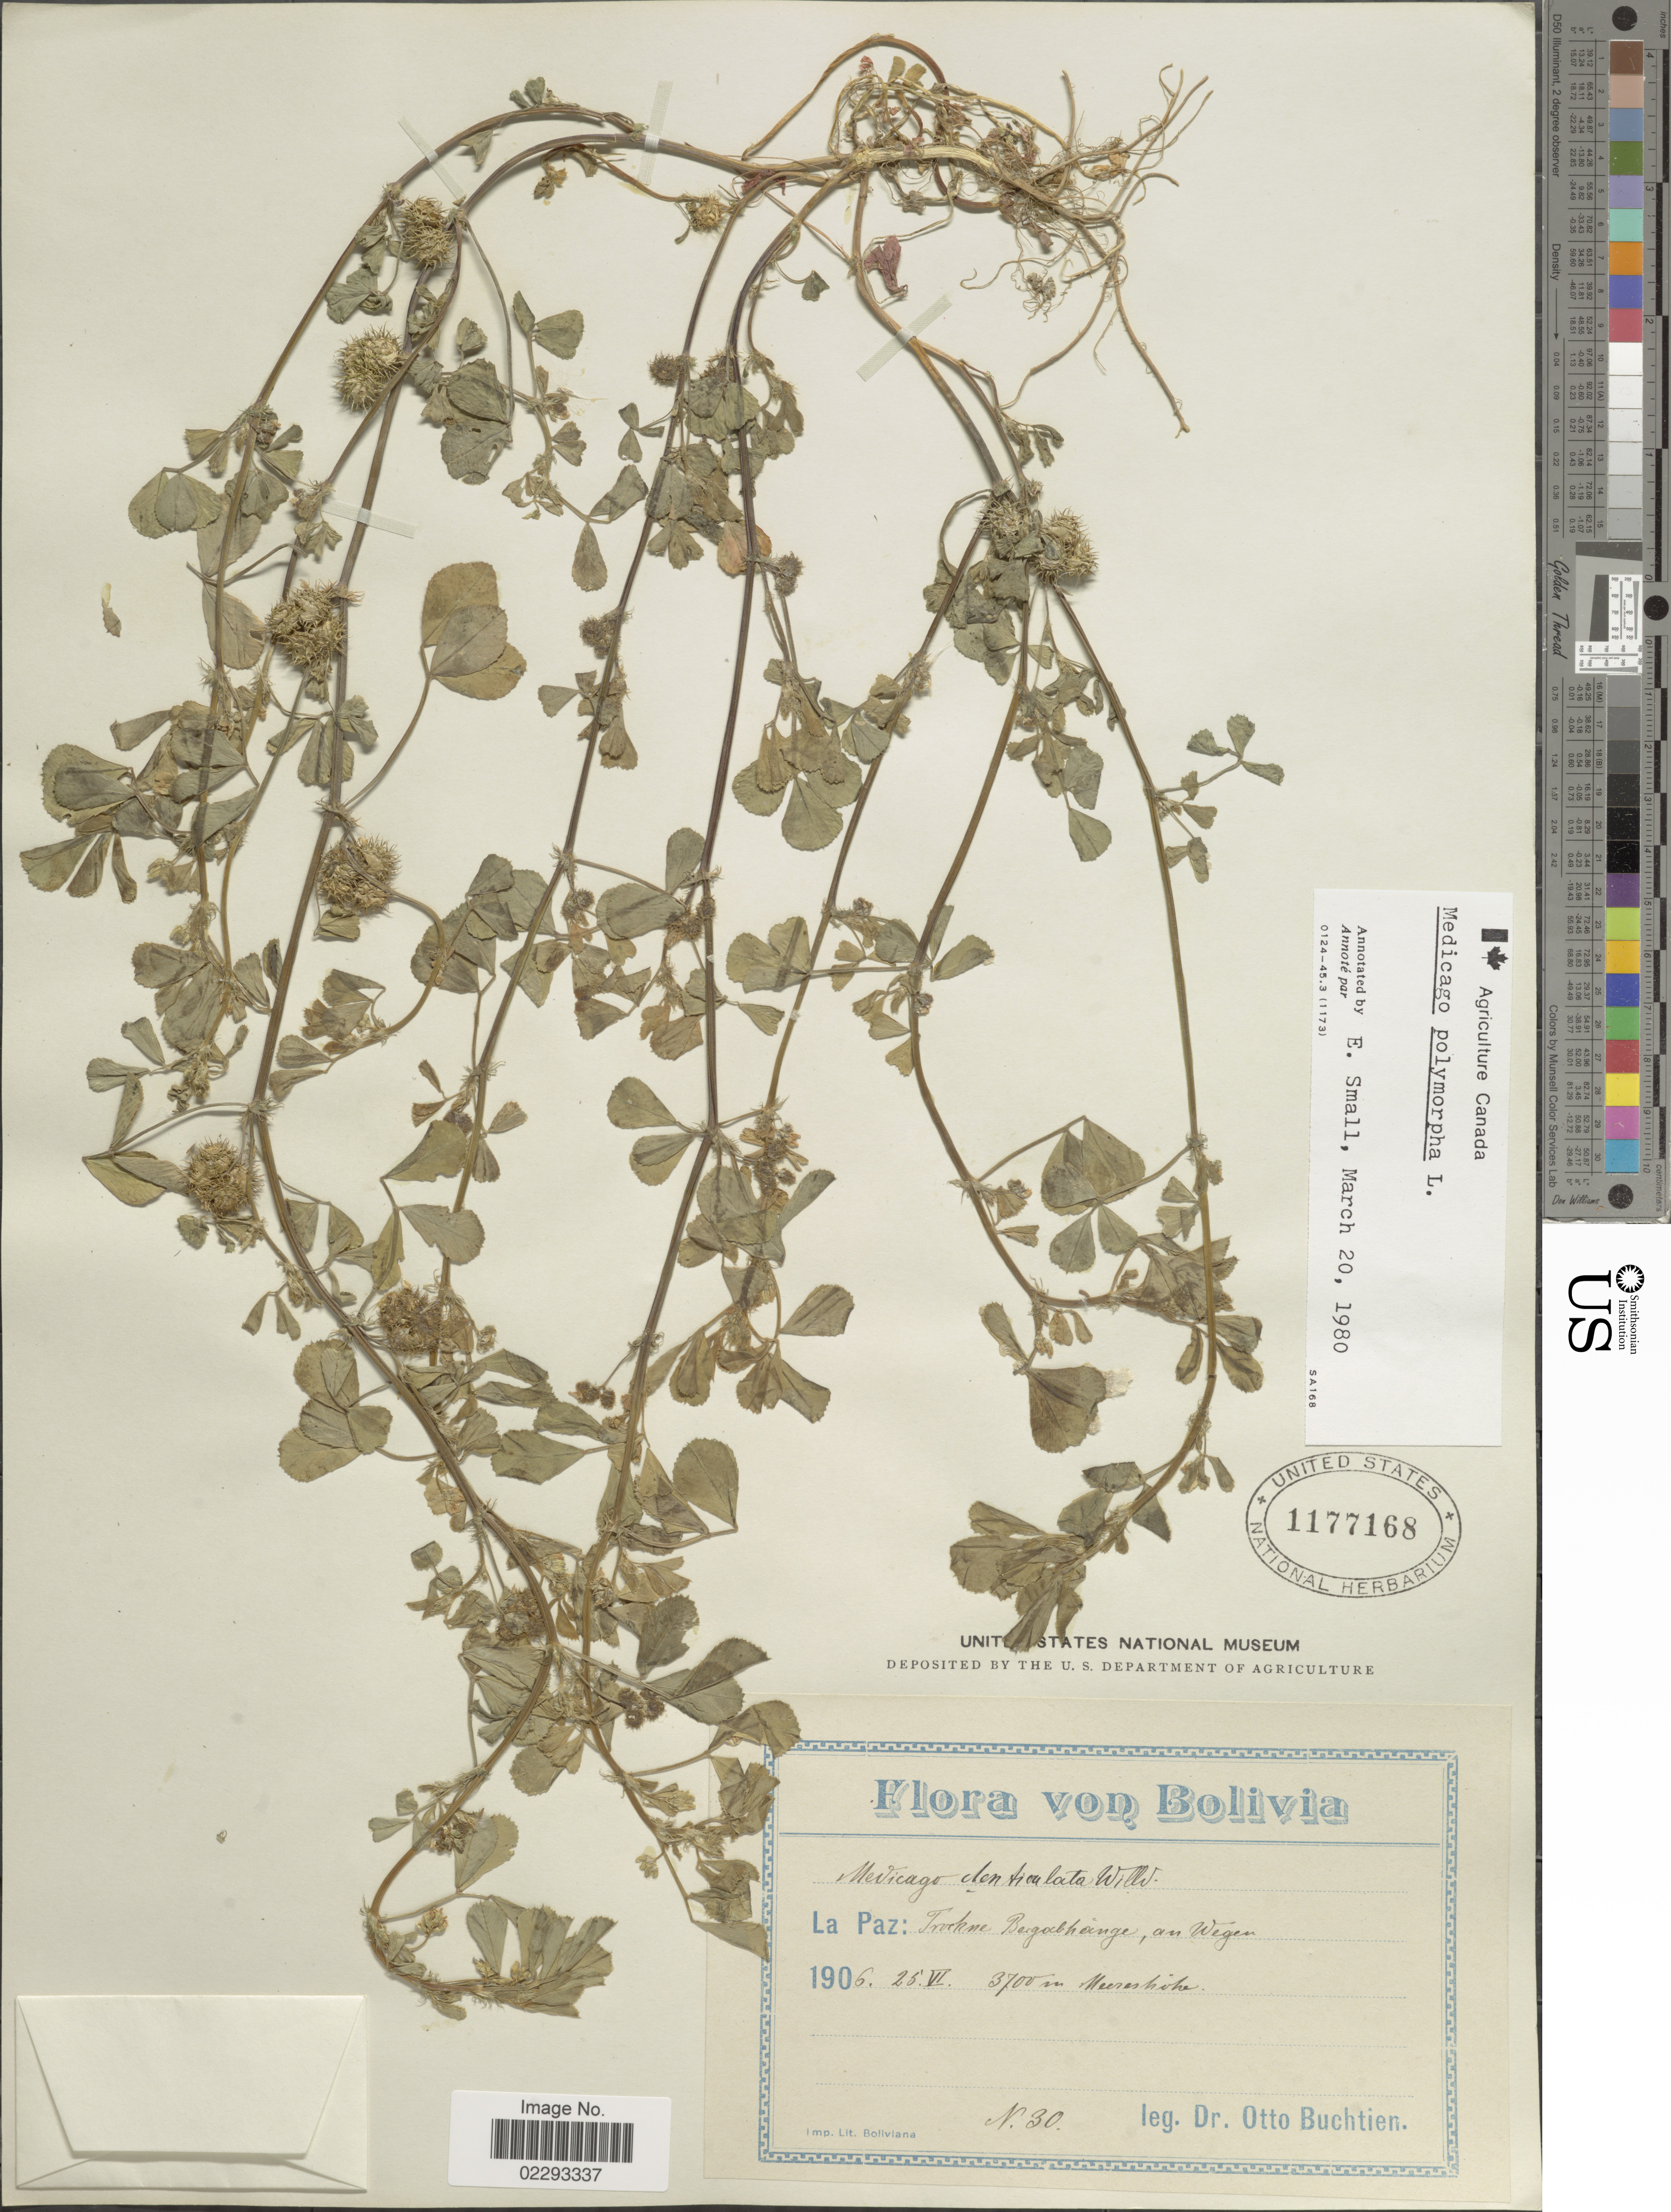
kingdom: Plantae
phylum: Tracheophyta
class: Magnoliopsida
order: Fabales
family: Fabaceae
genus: Medicago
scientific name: Medicago polymorpha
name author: L.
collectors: O. Buchtien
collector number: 30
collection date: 1906-07-25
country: Bolivia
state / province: La Paz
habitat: Trockne abhänge an Wegen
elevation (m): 3700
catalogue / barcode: US 1177168